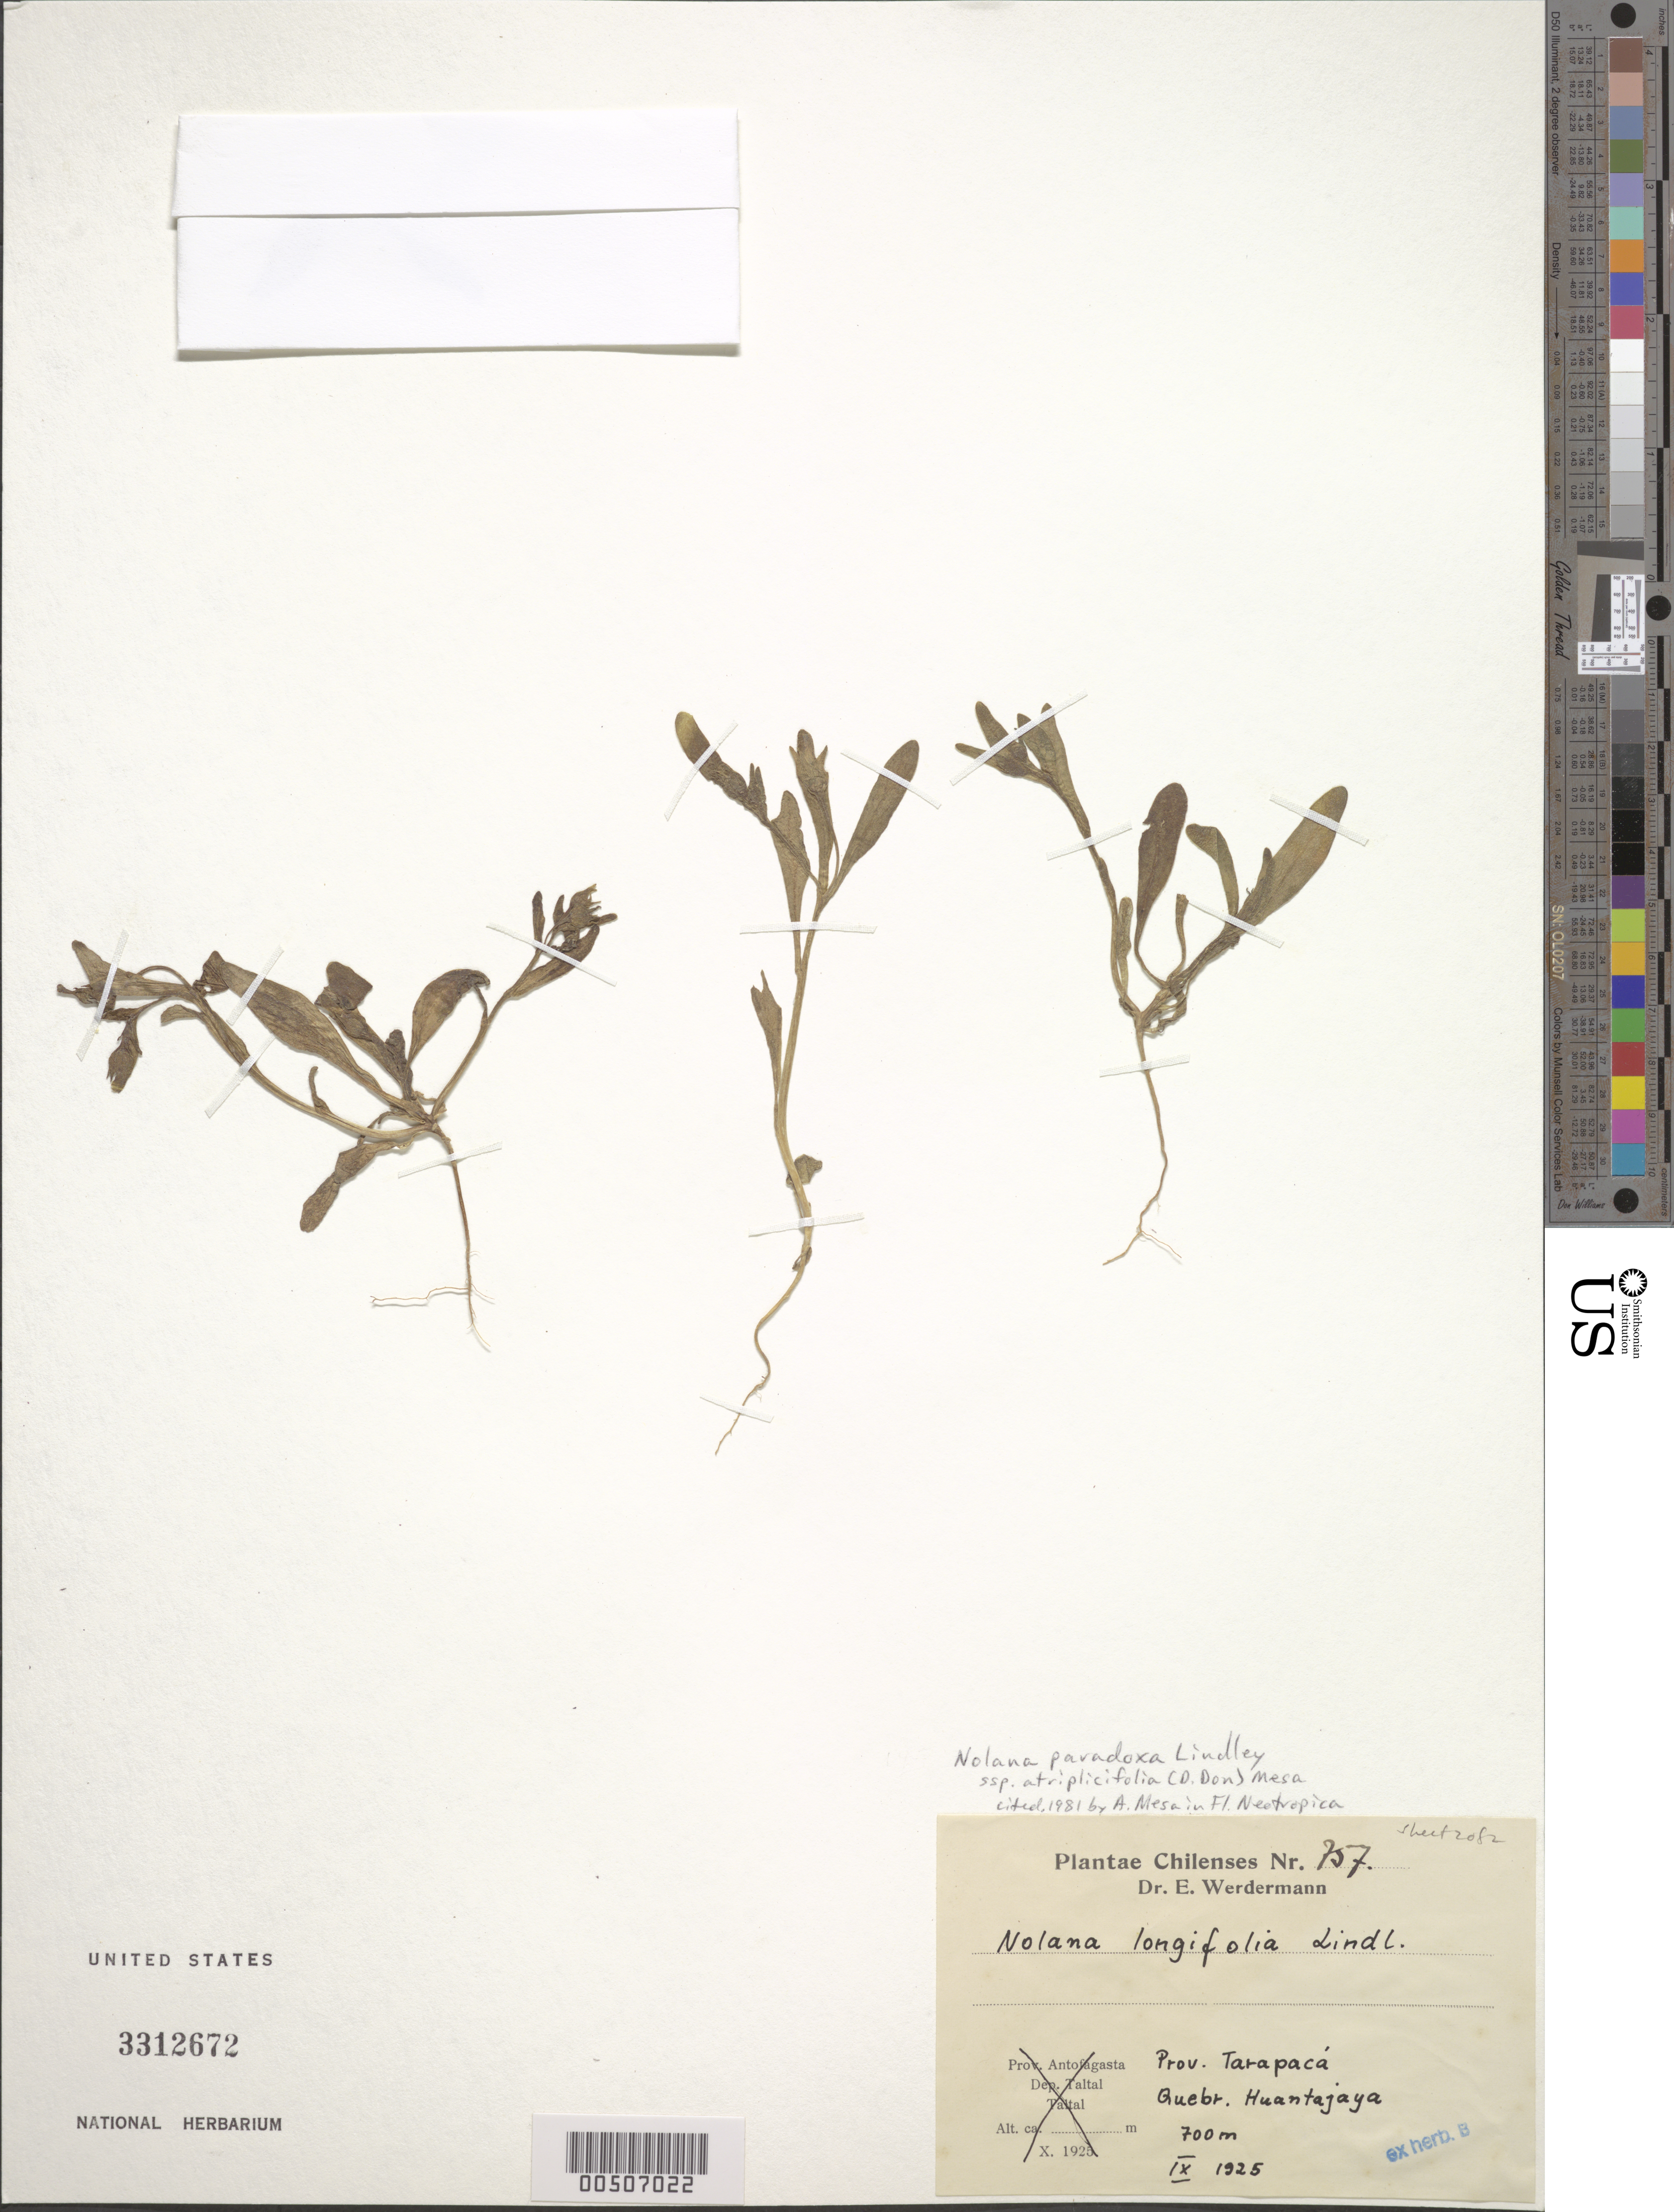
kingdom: Plantae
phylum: Tracheophyta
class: Magnoliopsida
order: Solanales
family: Solanaceae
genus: Nolana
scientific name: Nolana paradoxa subsp. atriplicifolia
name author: (Reider) Mesa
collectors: E. Werdermann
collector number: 757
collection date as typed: Sep 1925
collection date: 1925-09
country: Chile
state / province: Tarapacá (I)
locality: Quebr, huantajaya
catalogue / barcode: US 3312672